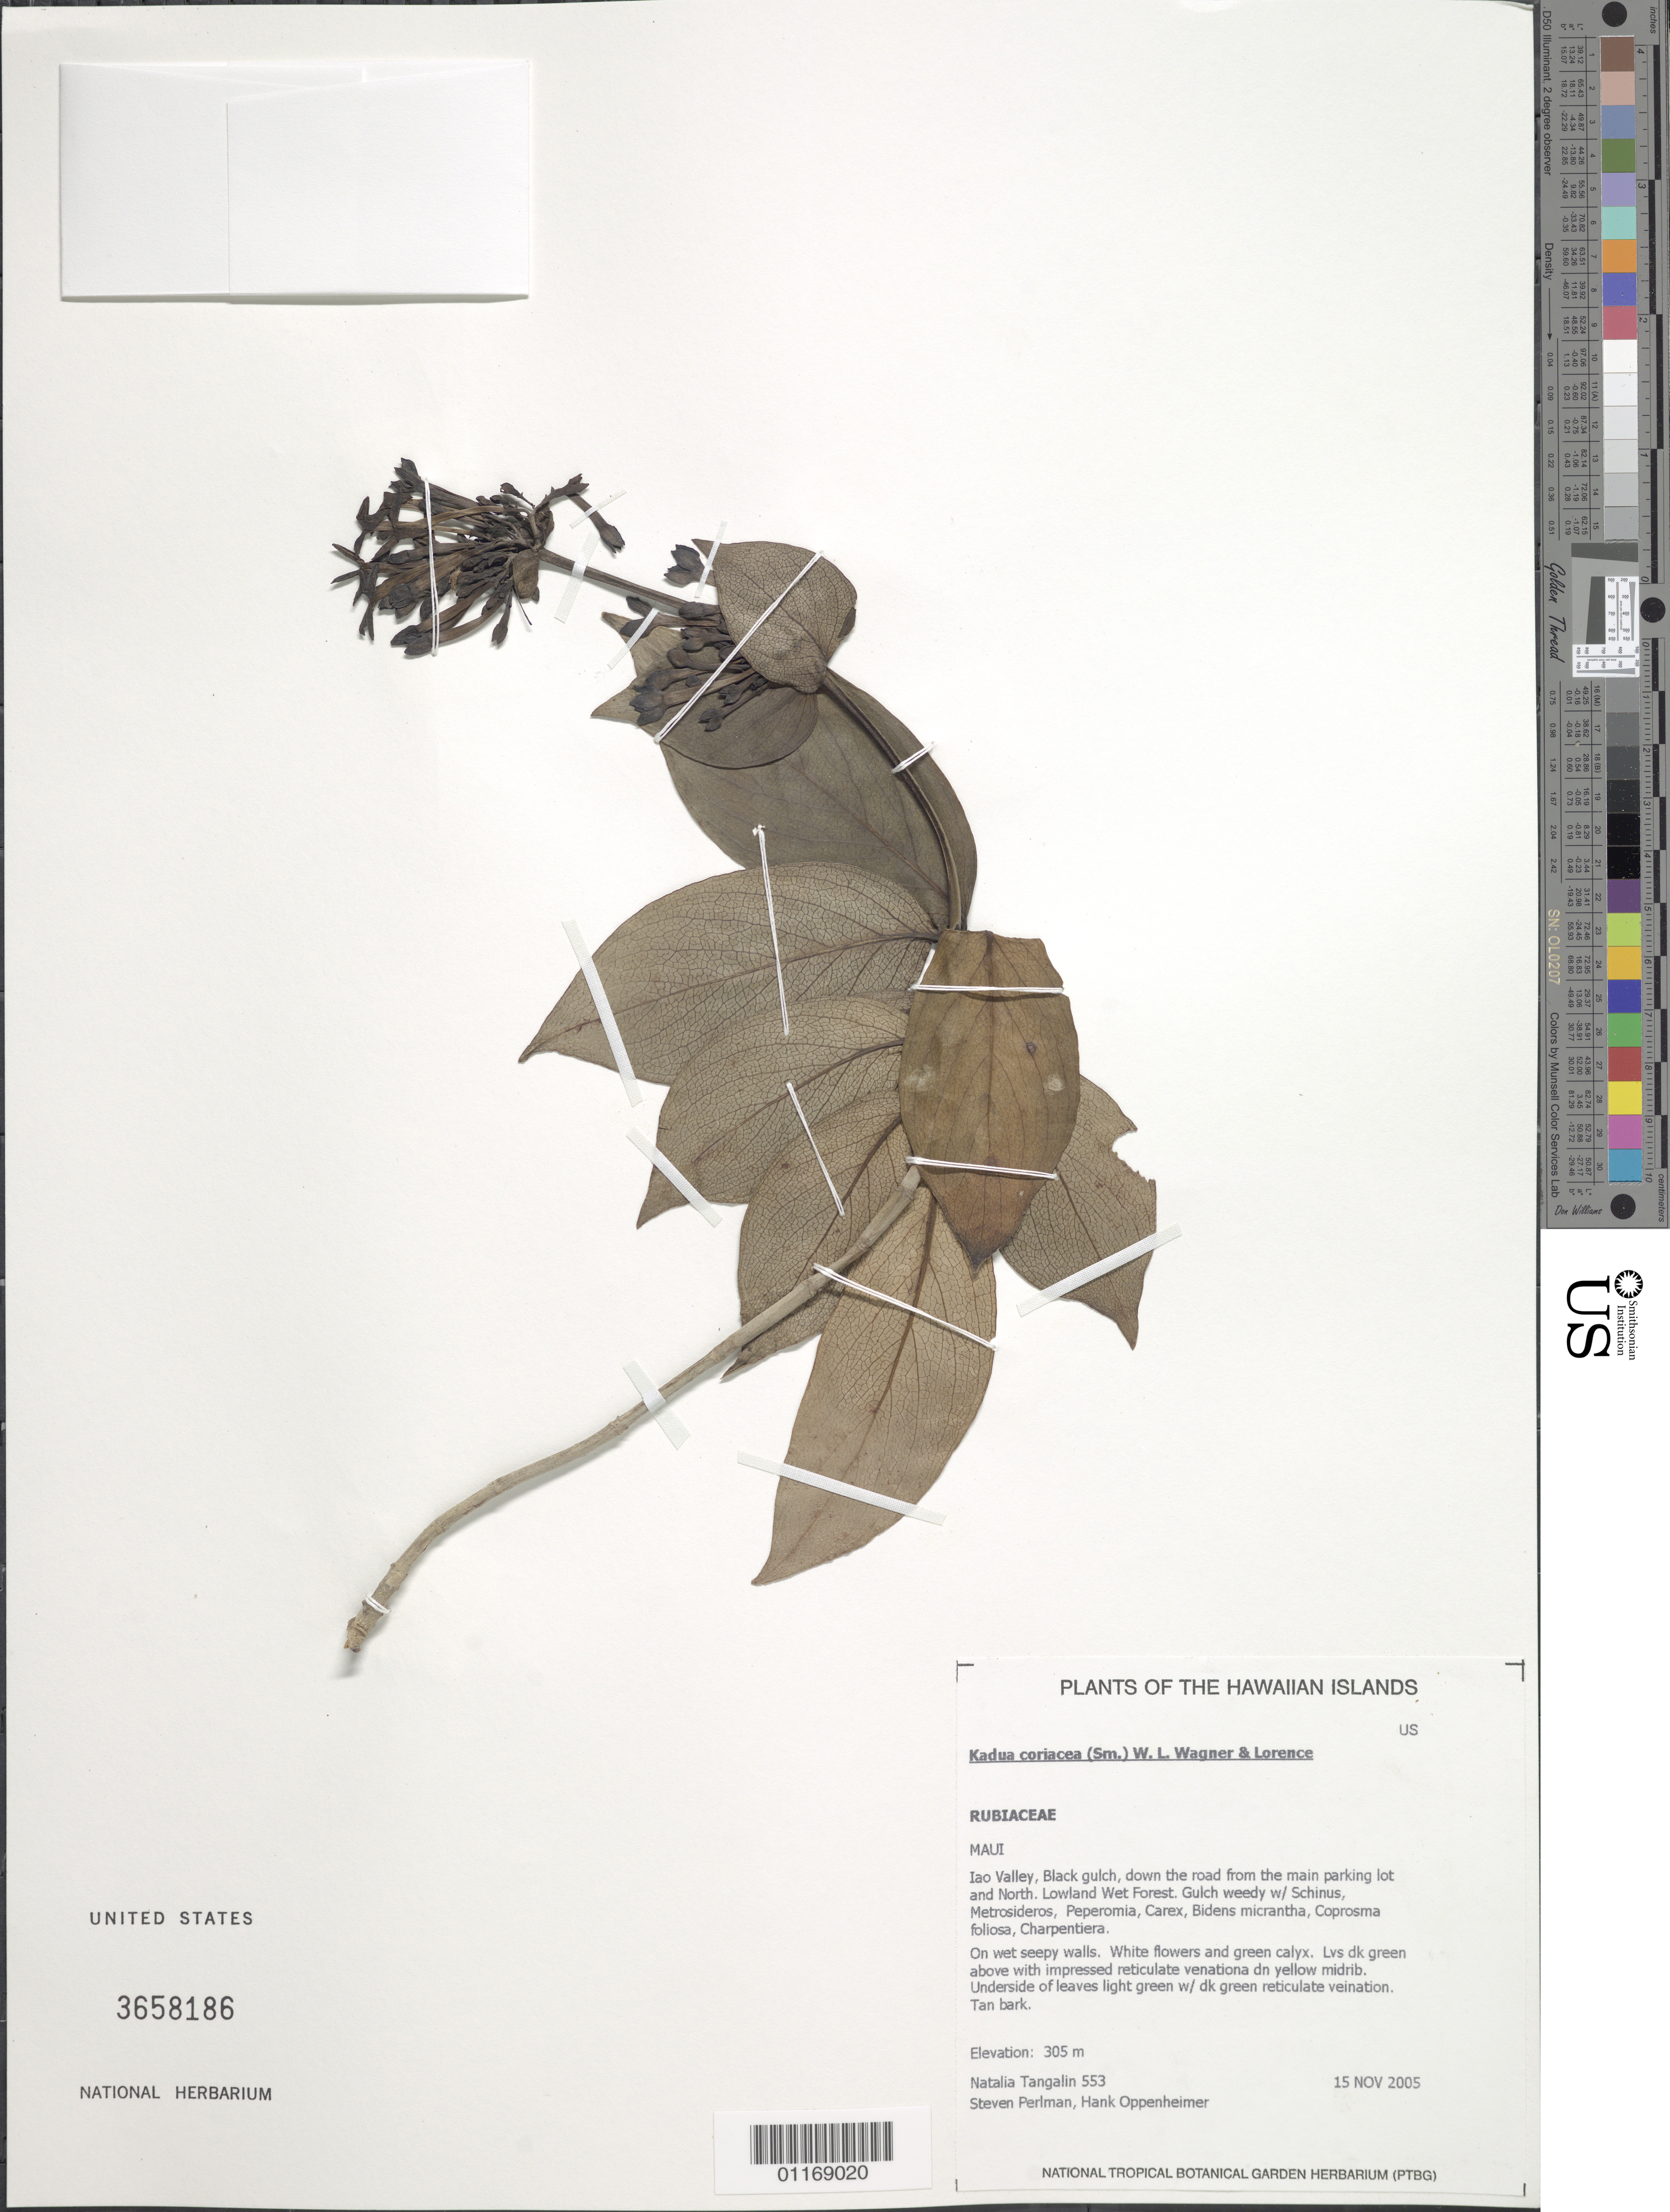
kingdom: Plantae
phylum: Tracheophyta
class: Magnoliopsida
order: Gentianales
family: Rubiaceae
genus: Kadua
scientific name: Kadua coriacea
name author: (Sm.) W.L. Wagner & Lorence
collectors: N. Tangalin, S. P. Perlman & H. L. Oppenheimer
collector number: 553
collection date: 2005-11-15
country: United States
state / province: Hawaii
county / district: Maui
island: Maui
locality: Iao Valley, Black gulch, down the road from the main parking lot and North.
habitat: Lowland wet forest.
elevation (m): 305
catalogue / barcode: US 3658186